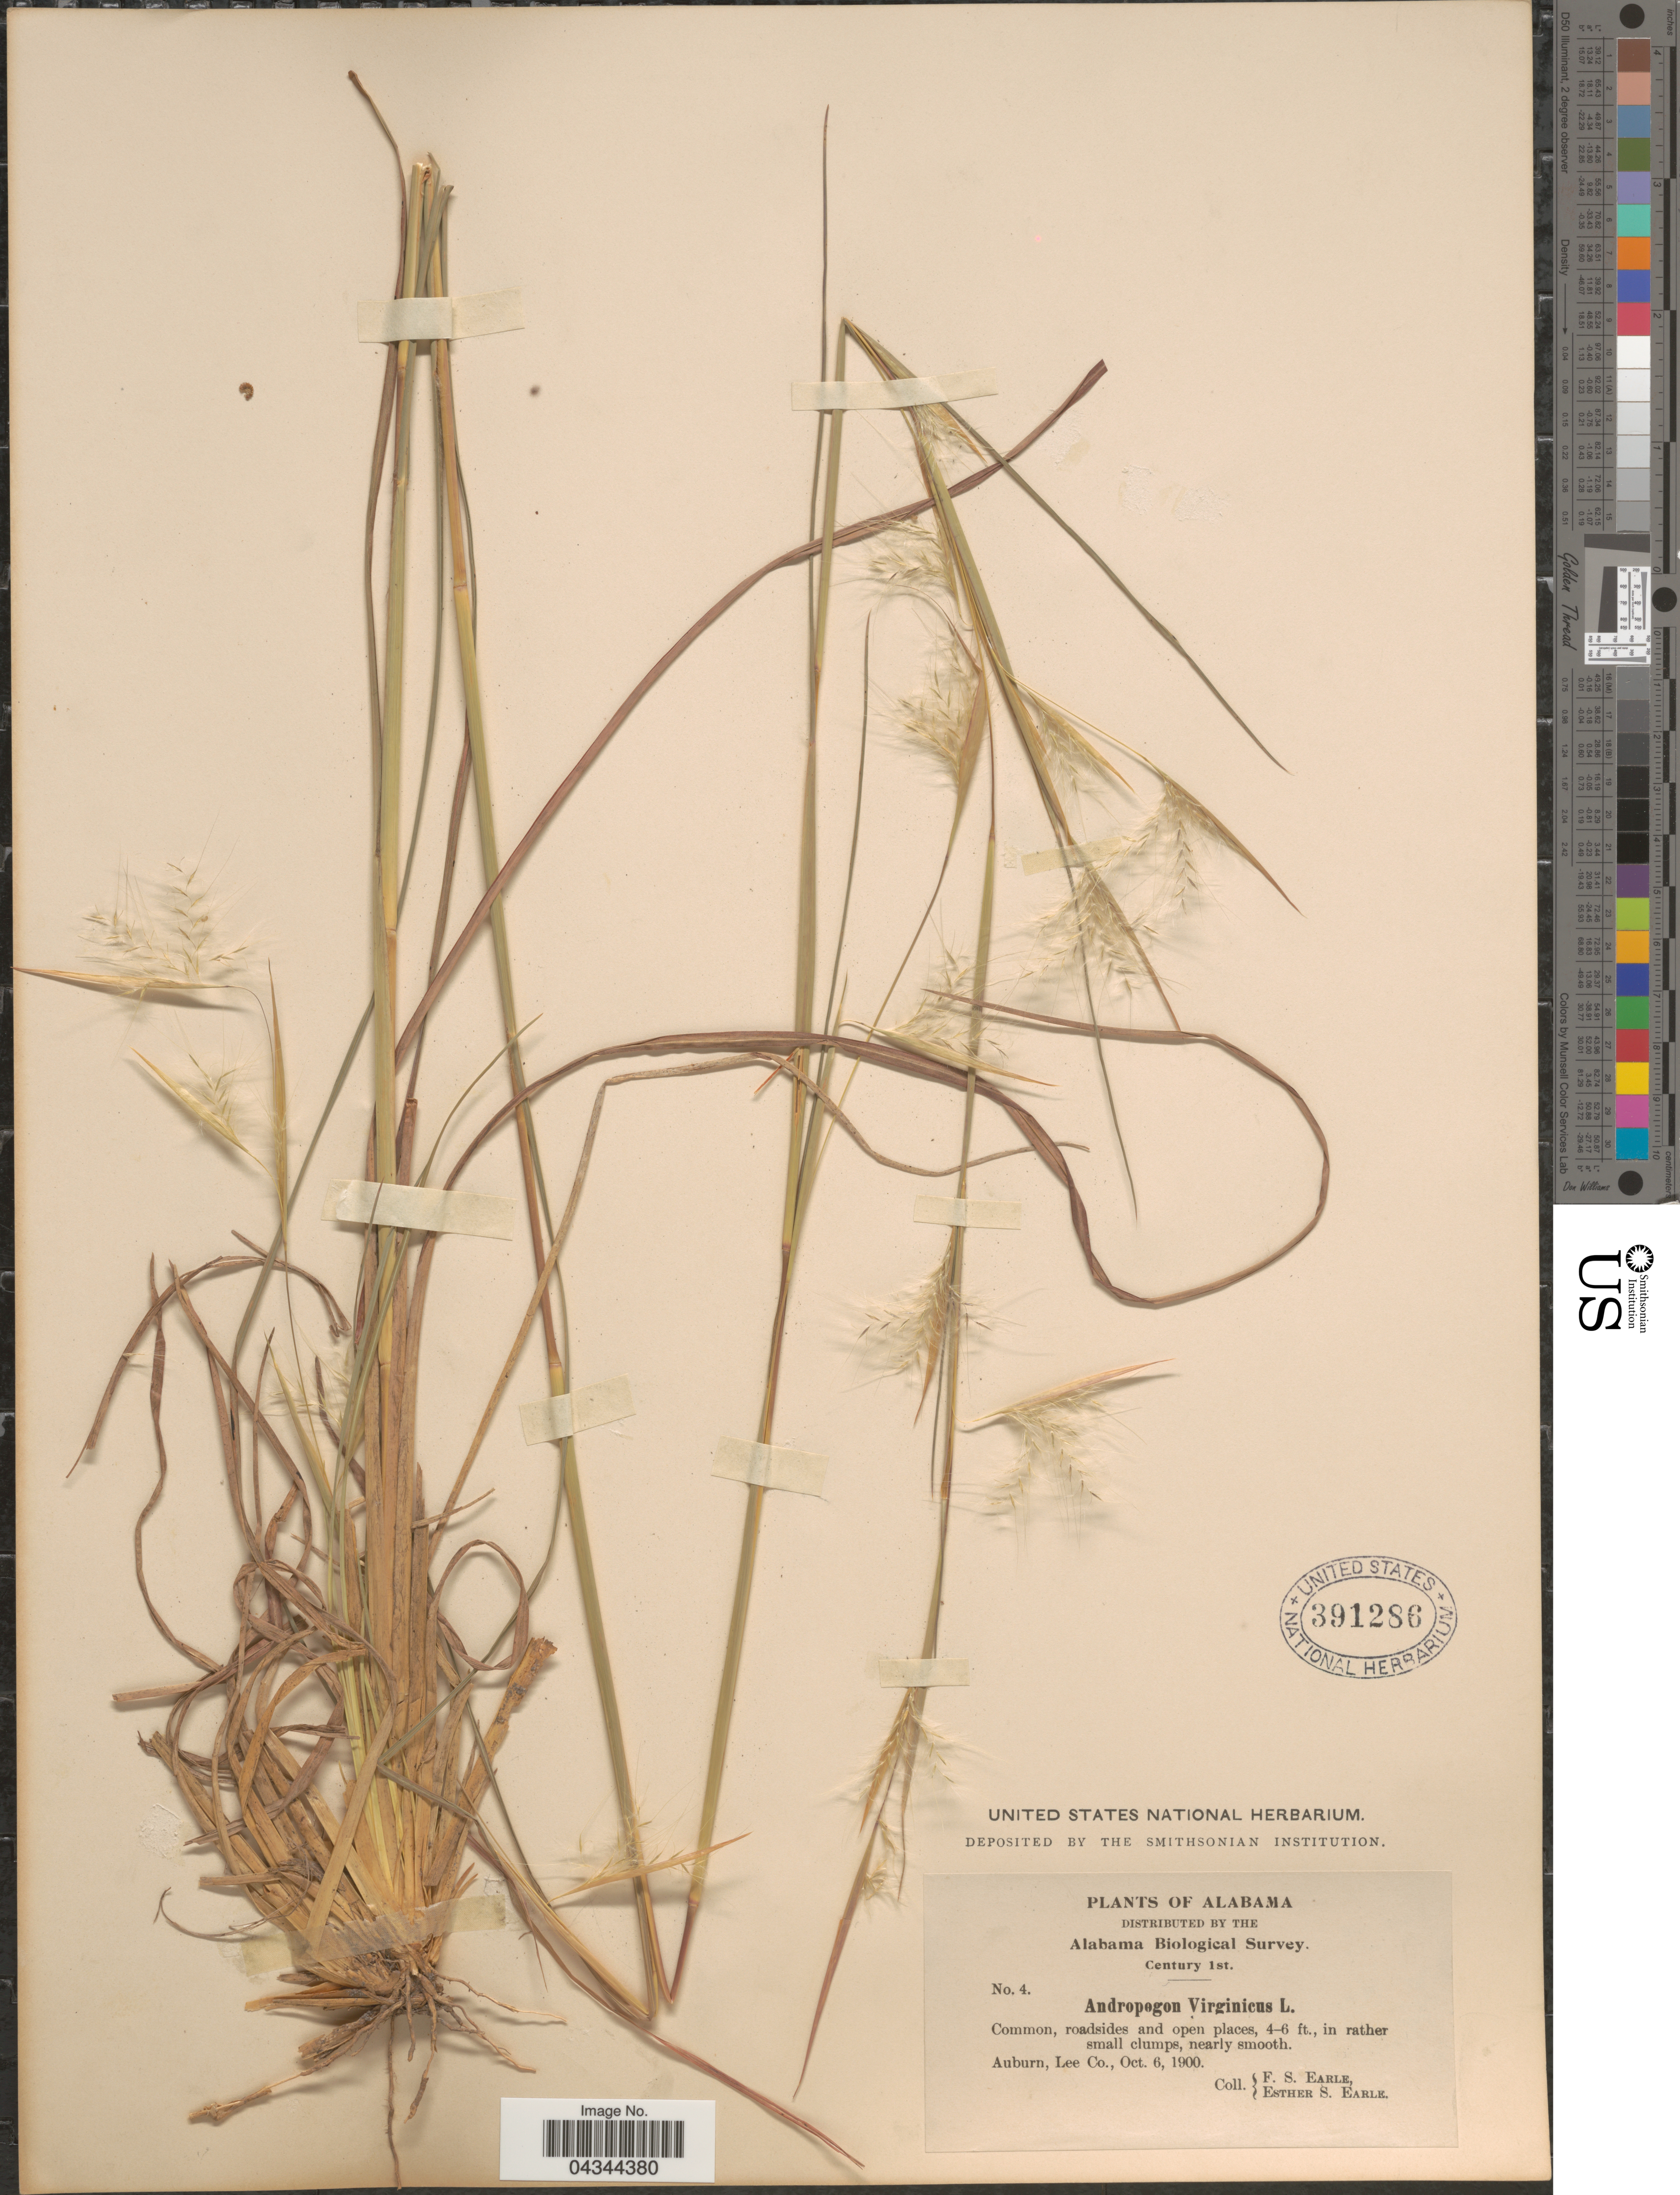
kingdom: Plantae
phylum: Tracheophyta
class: Liliopsida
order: Poales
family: Poaceae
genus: Andropogon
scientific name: Andropogon virginicus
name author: L.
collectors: F. S. Earle & E. S. Earle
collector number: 4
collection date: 1900-10-06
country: United States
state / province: Alabama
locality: Alabama Biological Survey. Century 1st. Auburn, Lee Co.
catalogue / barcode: US 391286